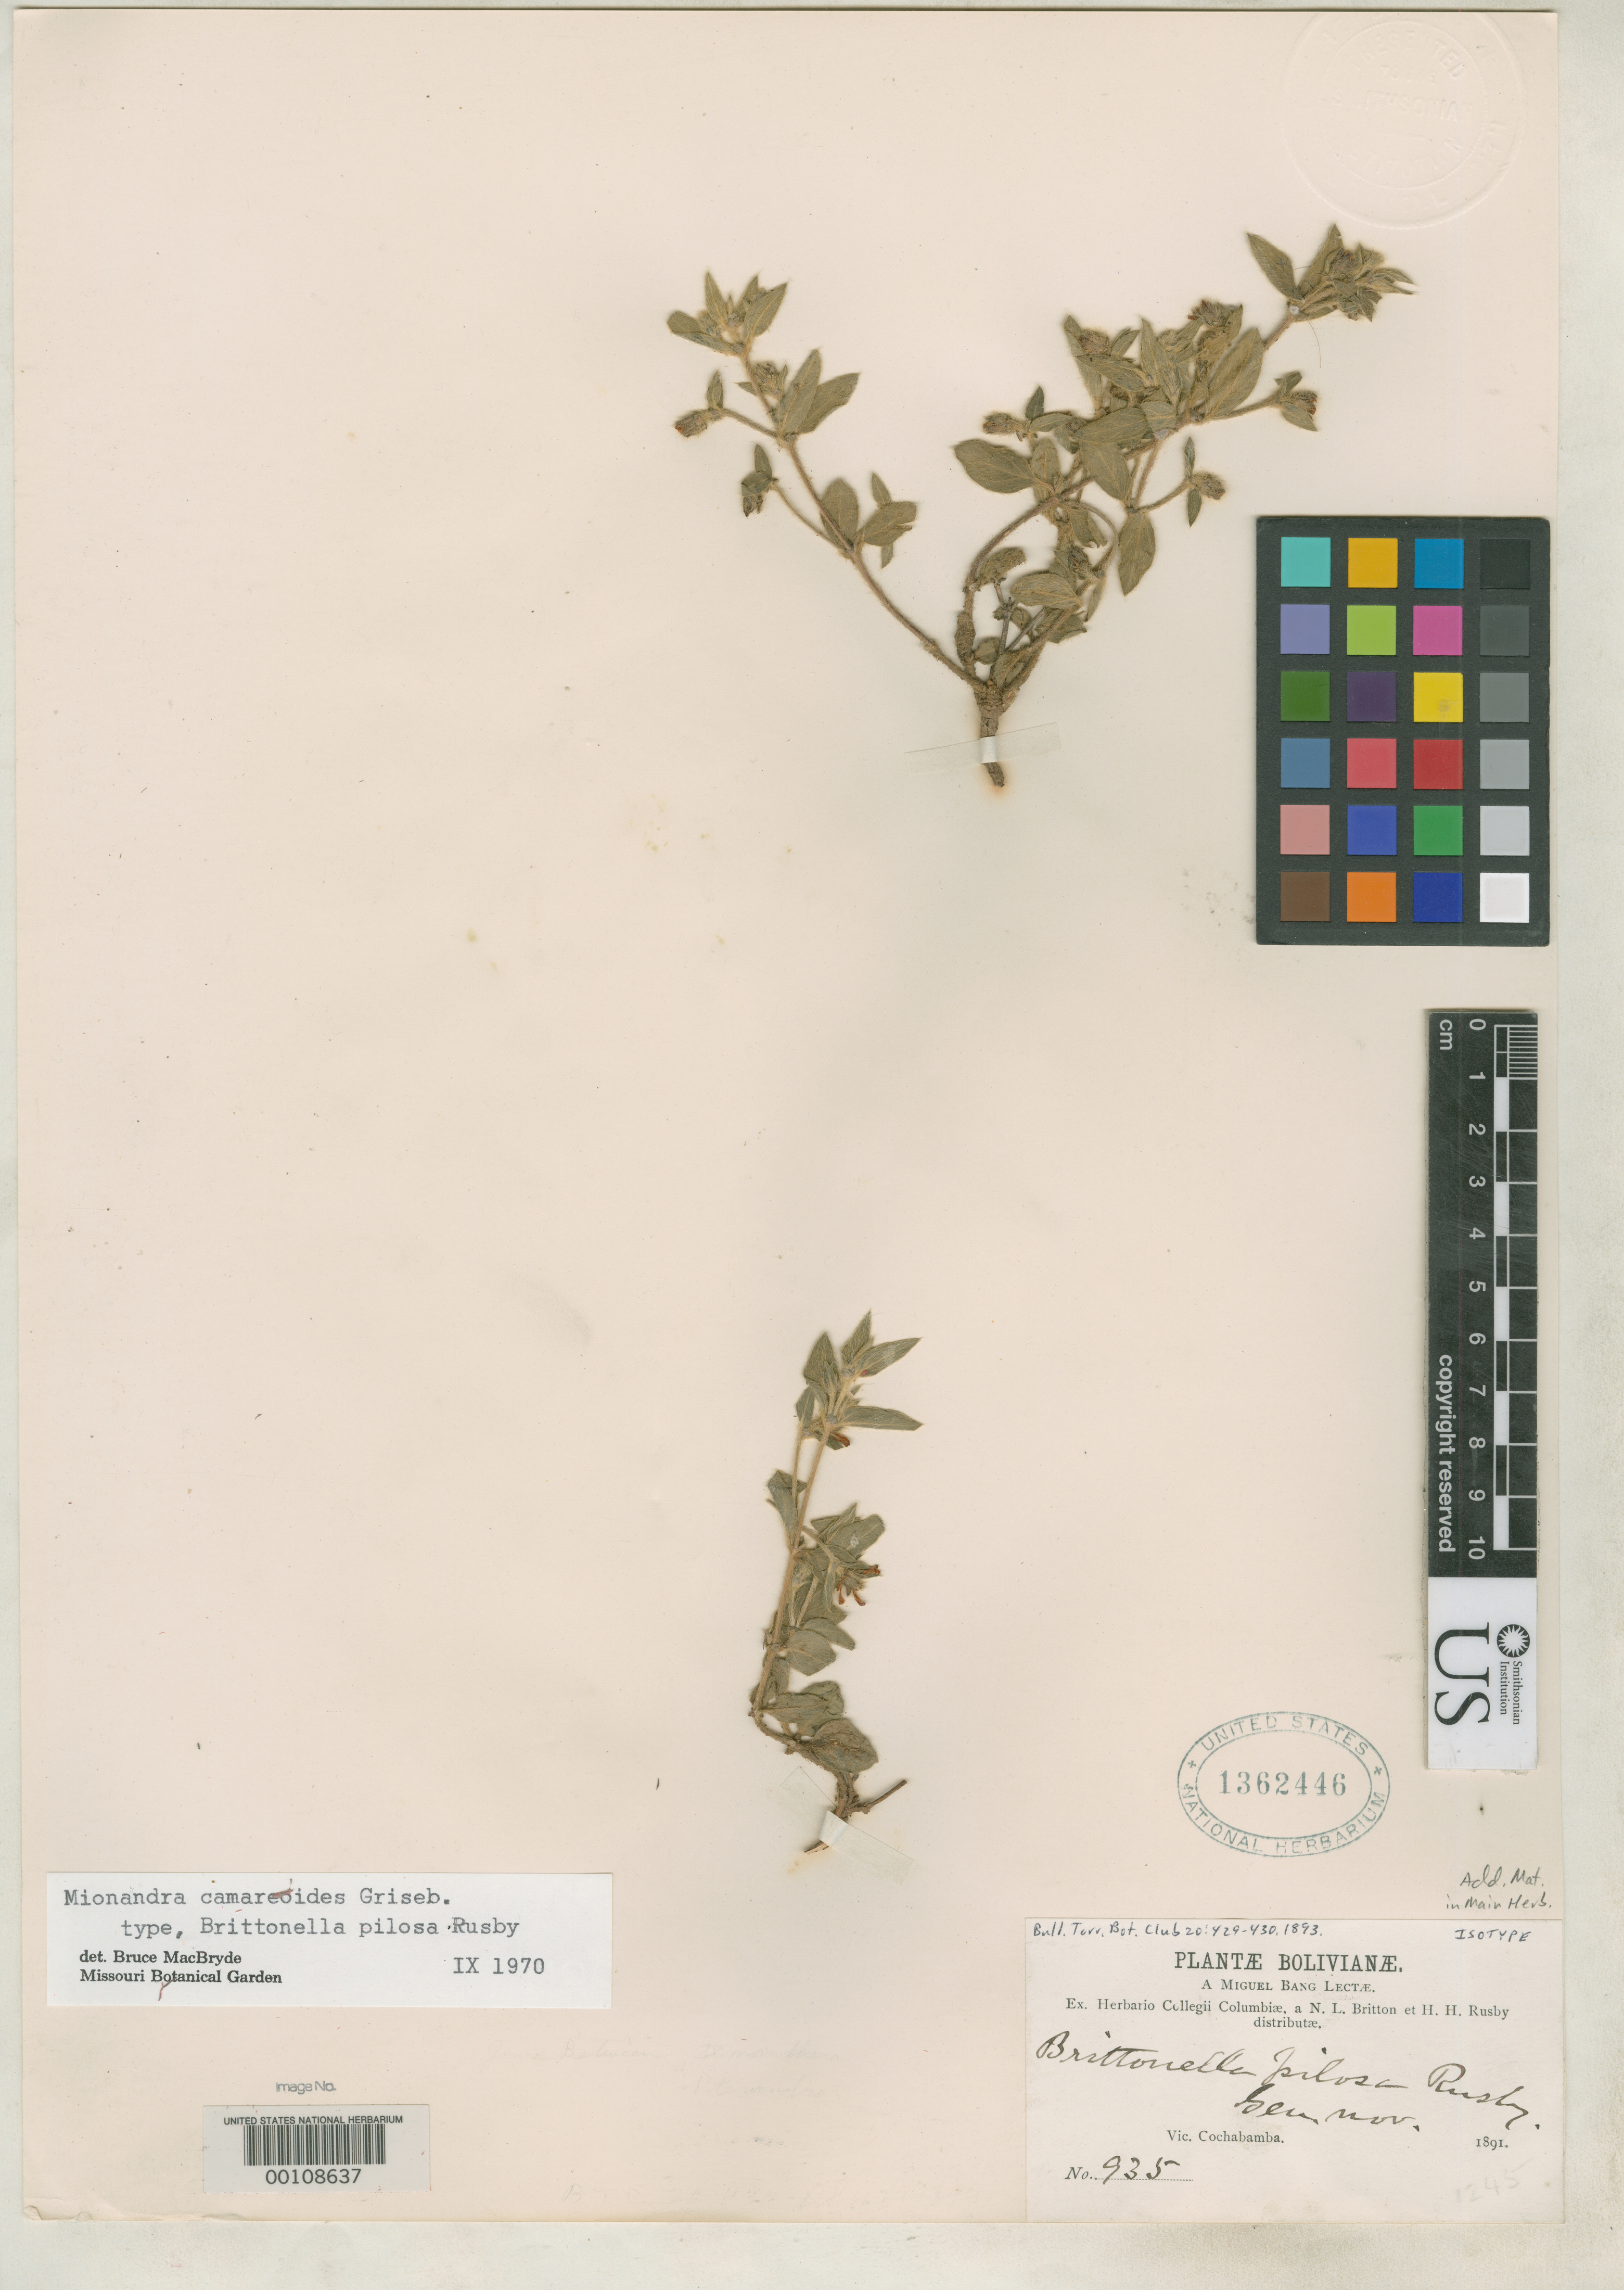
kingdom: Plantae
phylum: Tracheophyta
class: Magnoliopsida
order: Malpighiales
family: Malpighiaceae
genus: Brittonella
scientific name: Brittonella pilosa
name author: Rusby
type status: Isotype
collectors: M. Bang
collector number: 935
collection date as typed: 1891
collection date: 1891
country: Bolivia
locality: Vic. Cochabamba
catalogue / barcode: US 1362446